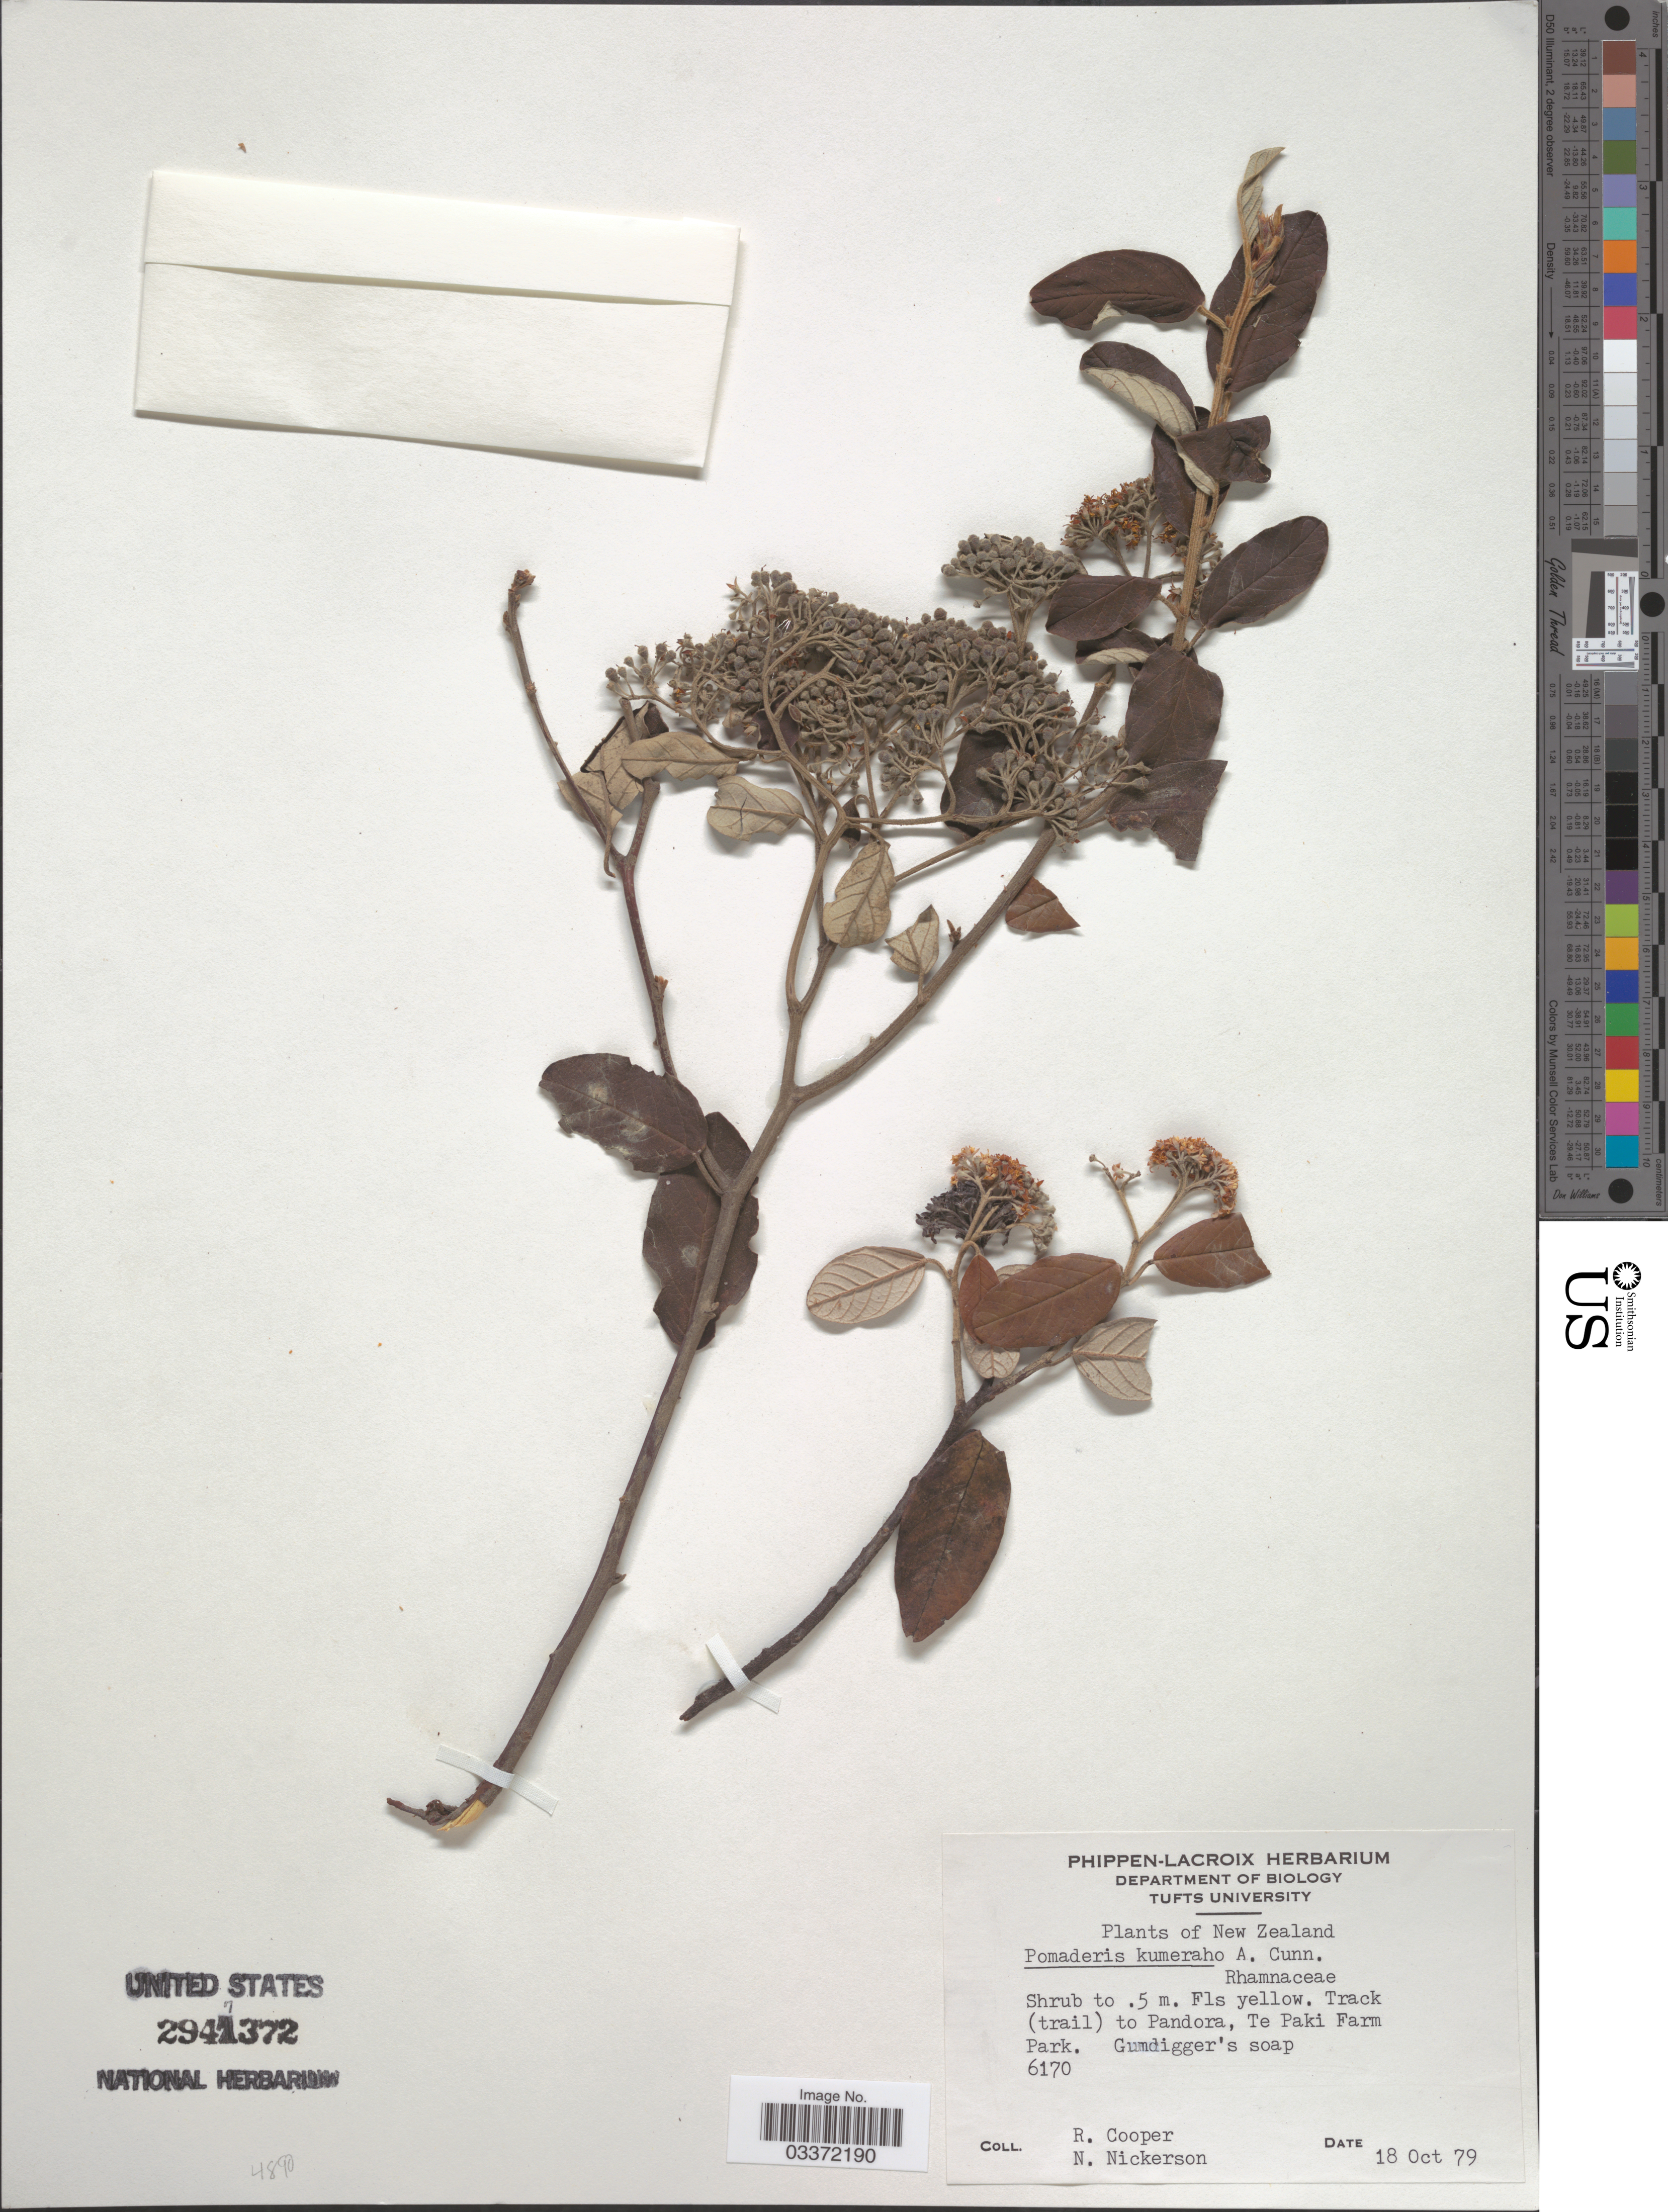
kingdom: Plantae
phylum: Tracheophyta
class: Magnoliopsida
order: Rosales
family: Rhamnaceae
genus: Pomaderris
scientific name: Pomaderris kumeraho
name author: A. Cunn.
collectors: R. Cooper & N. Nickerson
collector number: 6170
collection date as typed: Transcribed d/m/y: 18/10/79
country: New Zealand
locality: Track (trail) to Pandora, Te Paki Farm Park. Gumdigger's soap.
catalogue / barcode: US 2947372